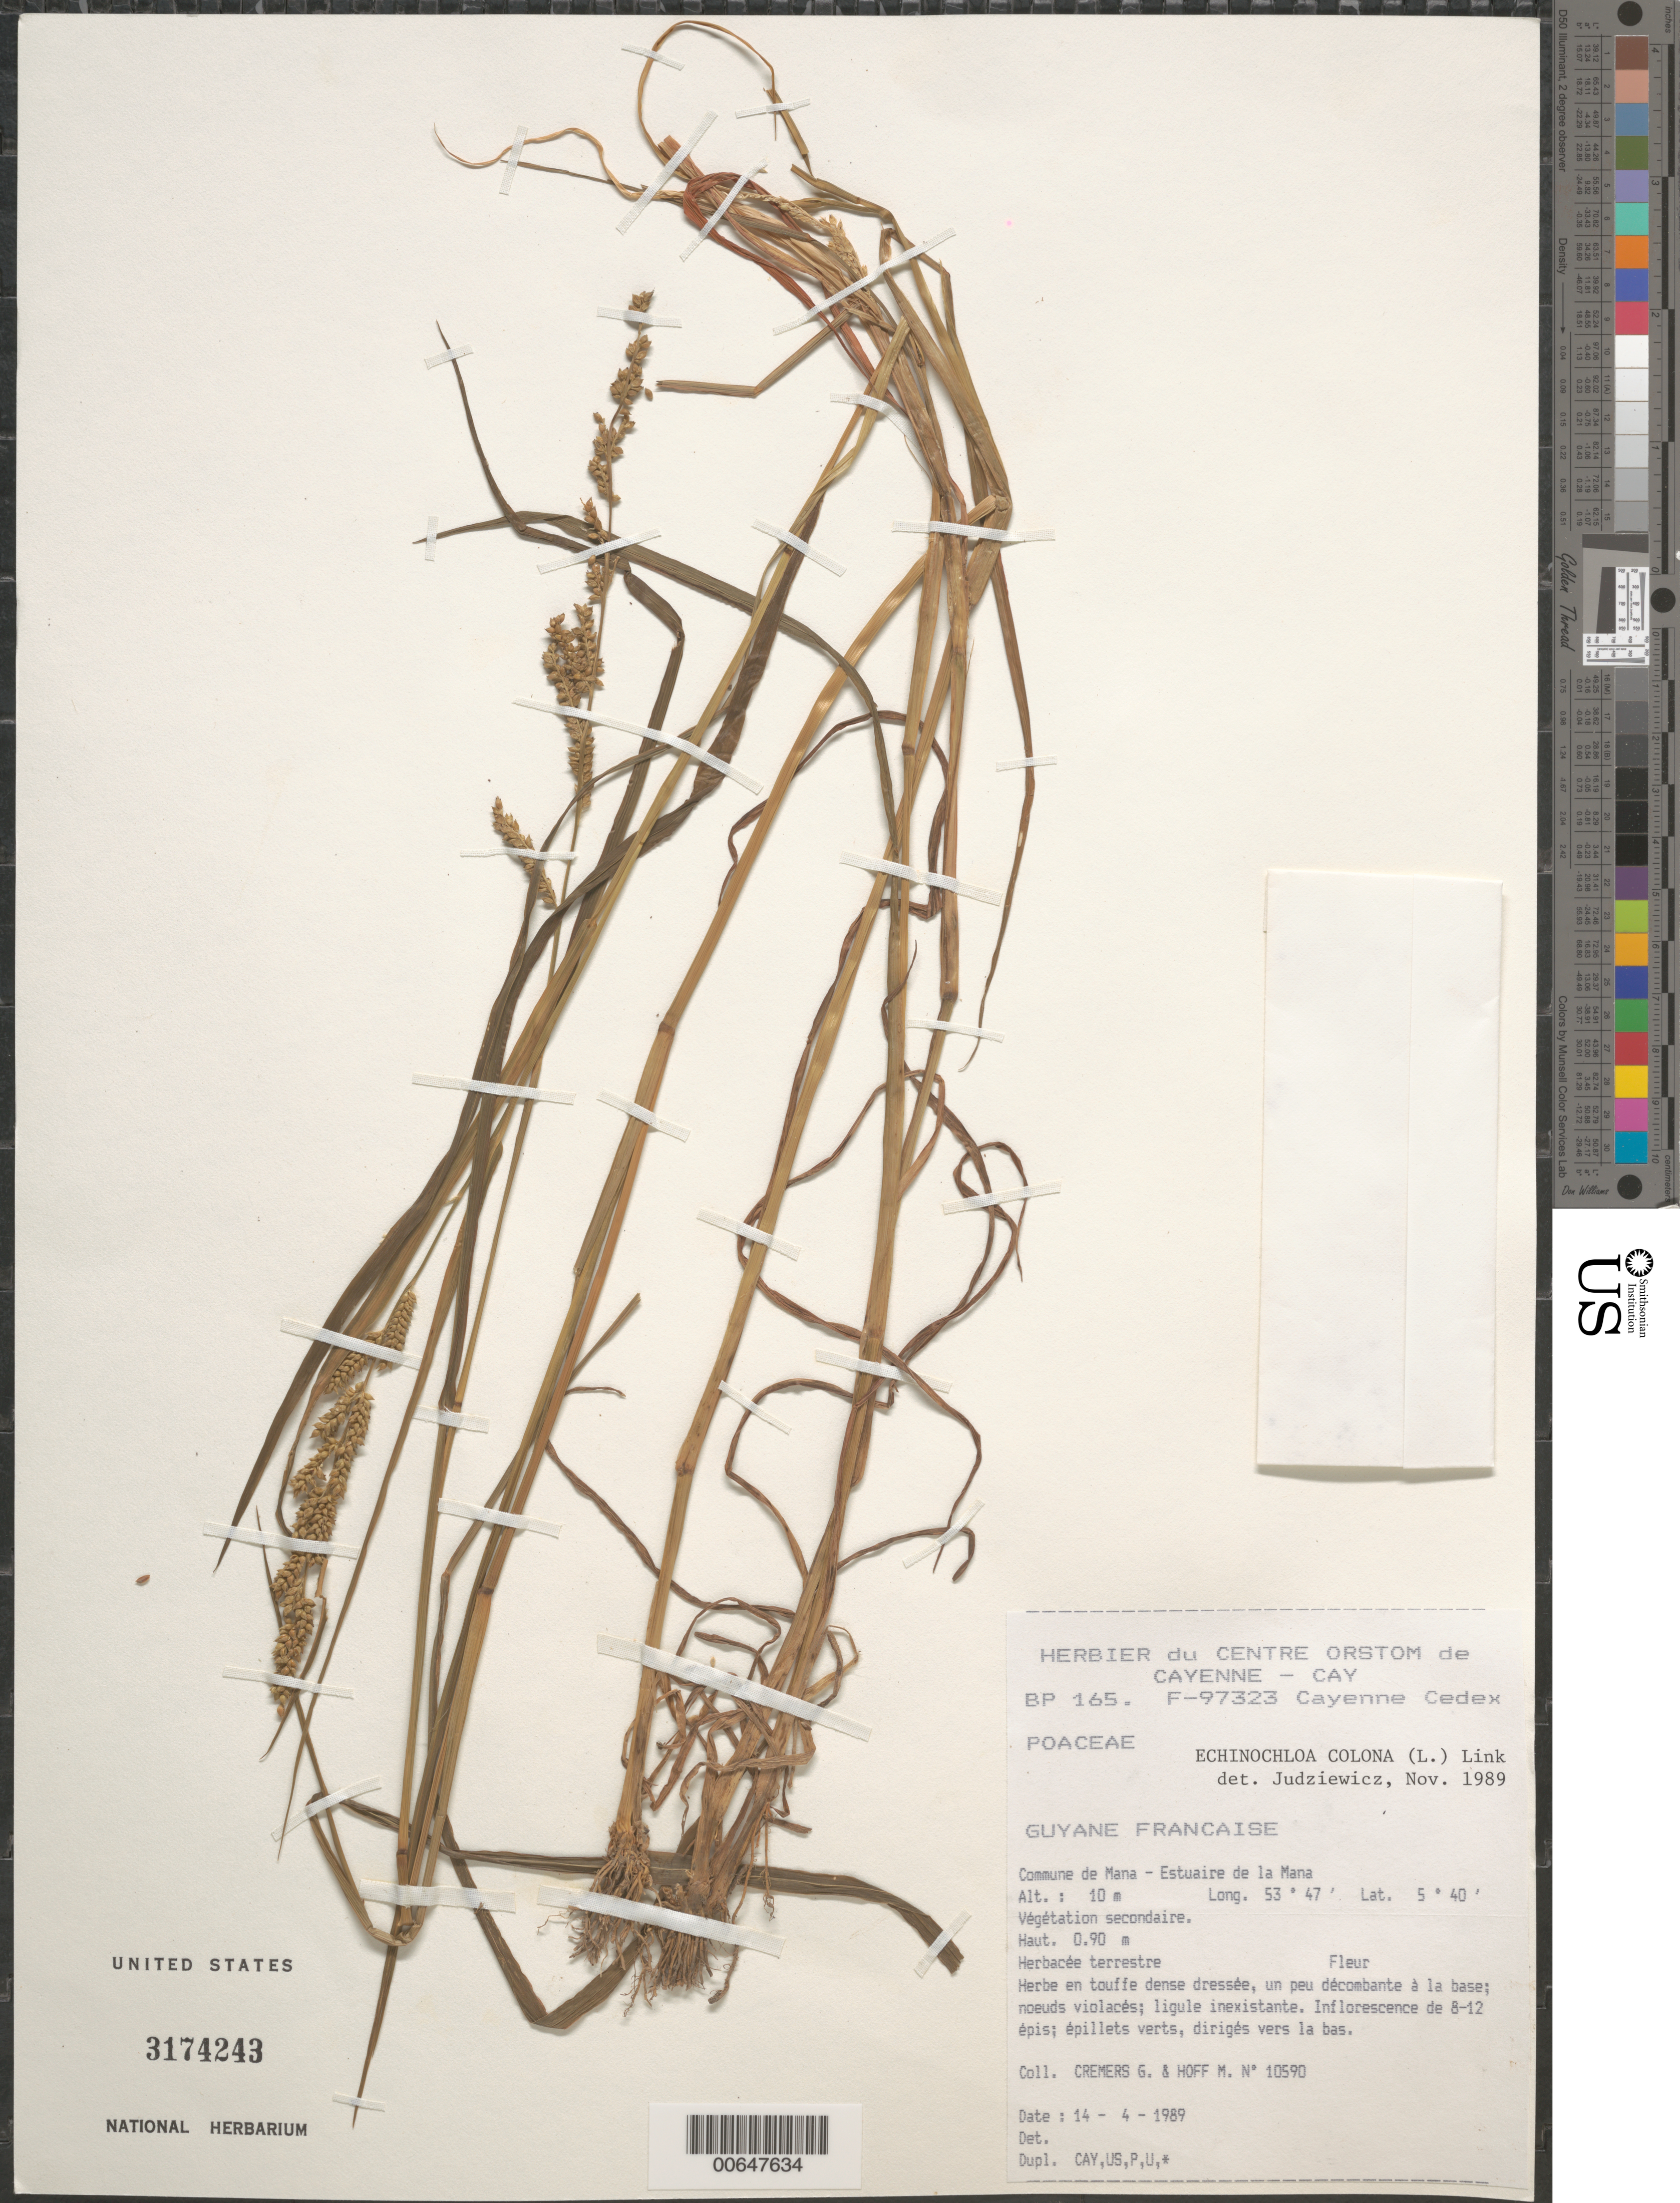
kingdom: Plantae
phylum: Tracheophyta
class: Liliopsida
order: Poales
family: Poaceae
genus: Echinochloa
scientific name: Echinochloa colona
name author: (L.) Link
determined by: Judziewicz, E. J.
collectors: G. Cremers & M. Hoff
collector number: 10590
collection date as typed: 14-Apr-89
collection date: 1989-04-14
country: French Guiana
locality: Commune de Mana, Estuaire de la Mana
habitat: Secondary vegetation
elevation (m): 10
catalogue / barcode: US 3174243